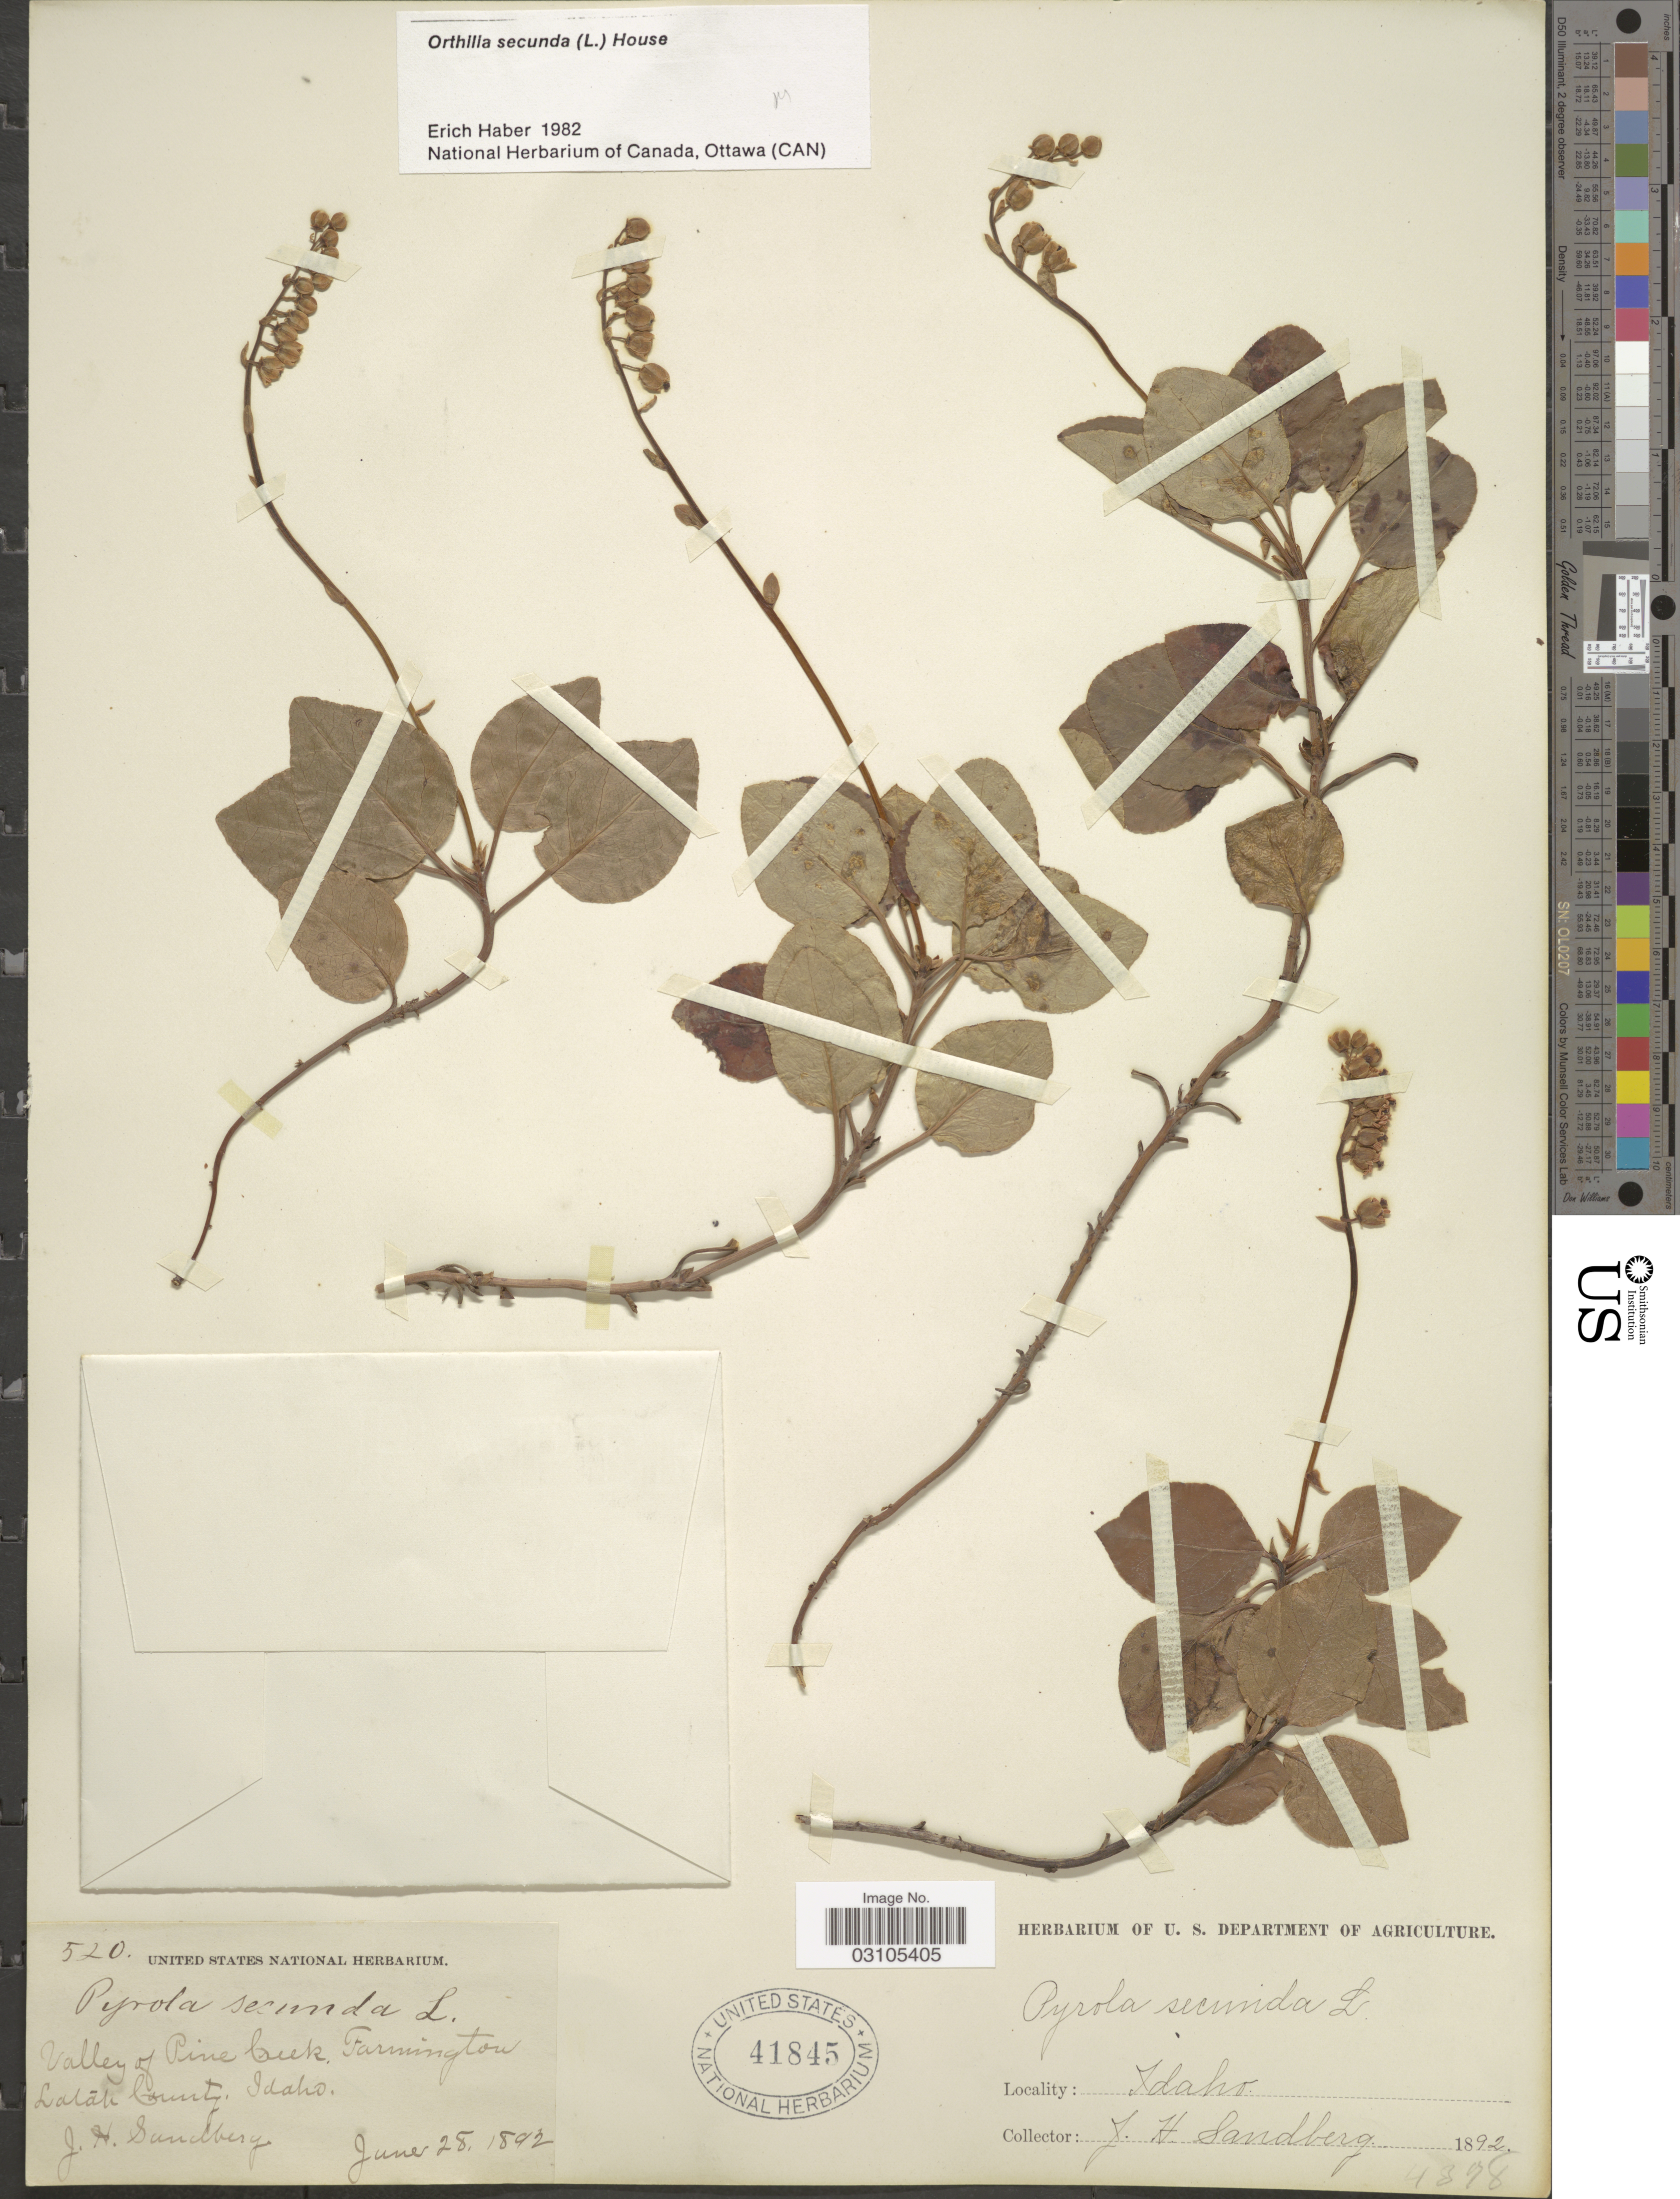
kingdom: Plantae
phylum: Tracheophyta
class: Magnoliopsida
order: Ericales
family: Ericaceae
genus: Orthilia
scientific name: Orthilia secunda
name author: (L.) House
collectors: J. H. Sandberg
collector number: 520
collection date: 1892-06-28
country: United States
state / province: Idaho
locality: Valley of Pine Creek, Farmington Latah County.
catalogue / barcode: US 41845